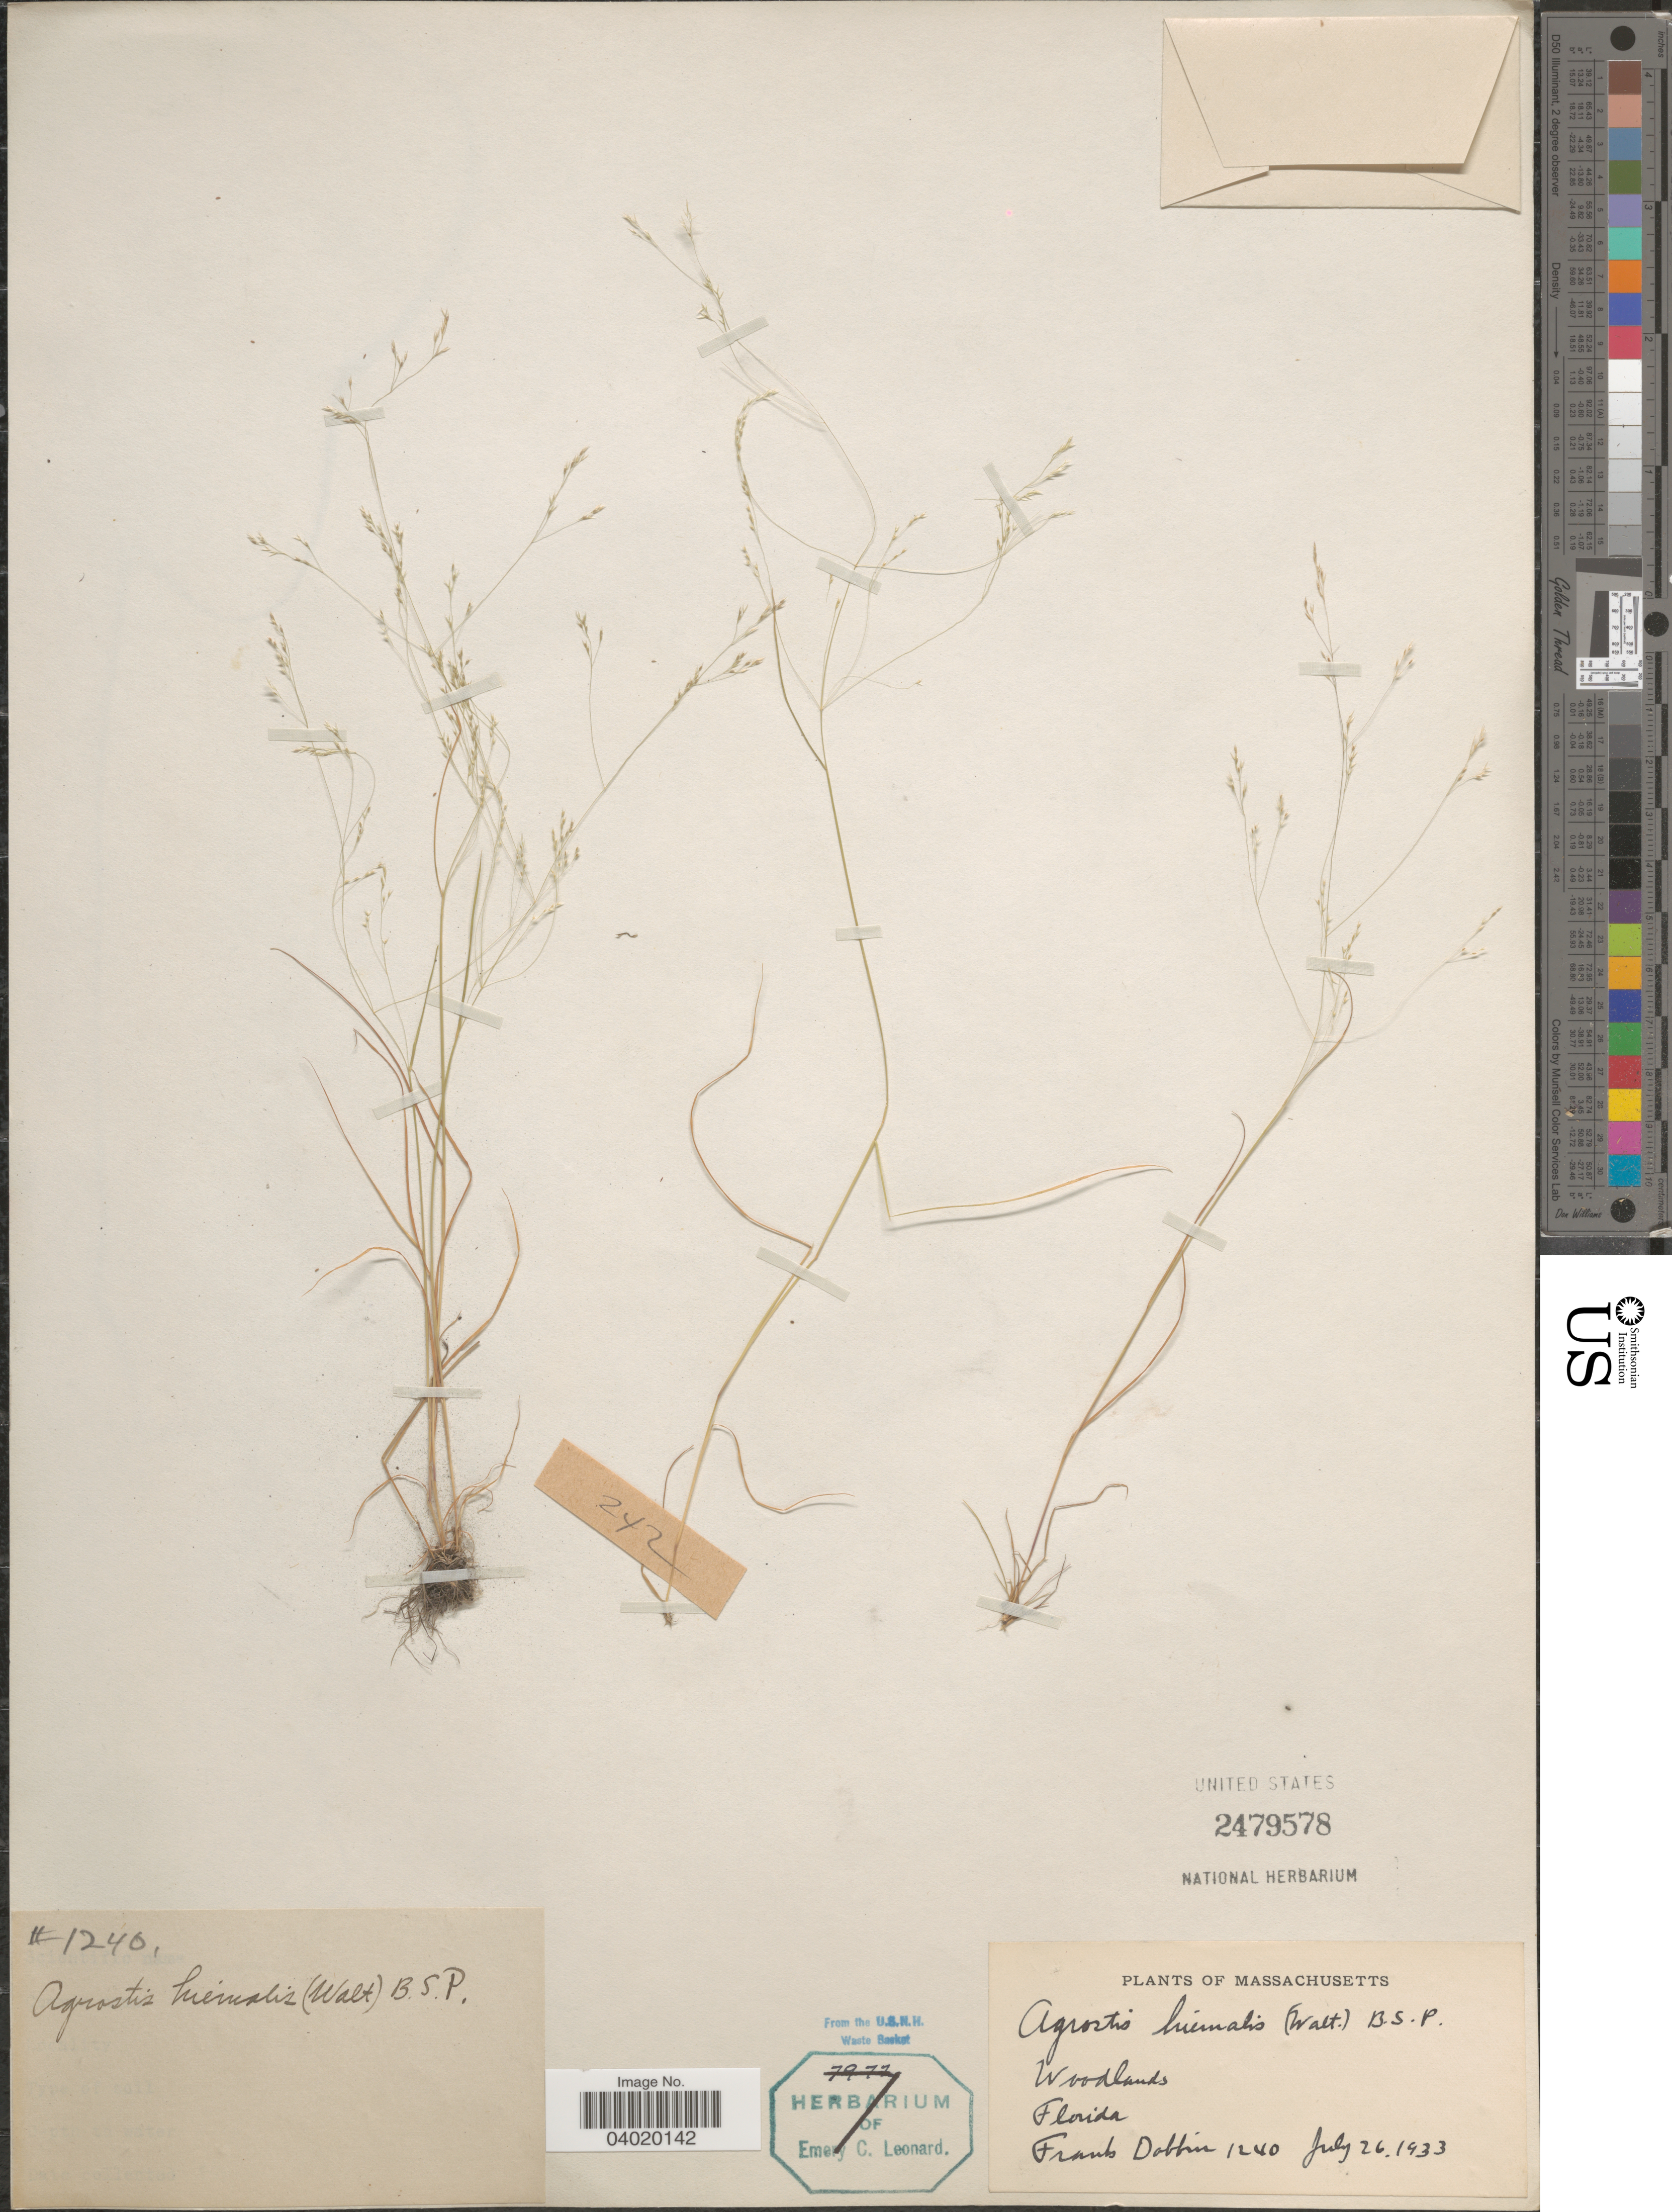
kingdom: Plantae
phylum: Tracheophyta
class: Liliopsida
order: Poales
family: Poaceae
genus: Agrostis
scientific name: Agrostis hyemalis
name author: (Walter) Britton et al.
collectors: F. Dobbin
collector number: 1240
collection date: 1933-07-26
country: United States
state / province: Florida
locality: Woodlands.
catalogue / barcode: US 2479578